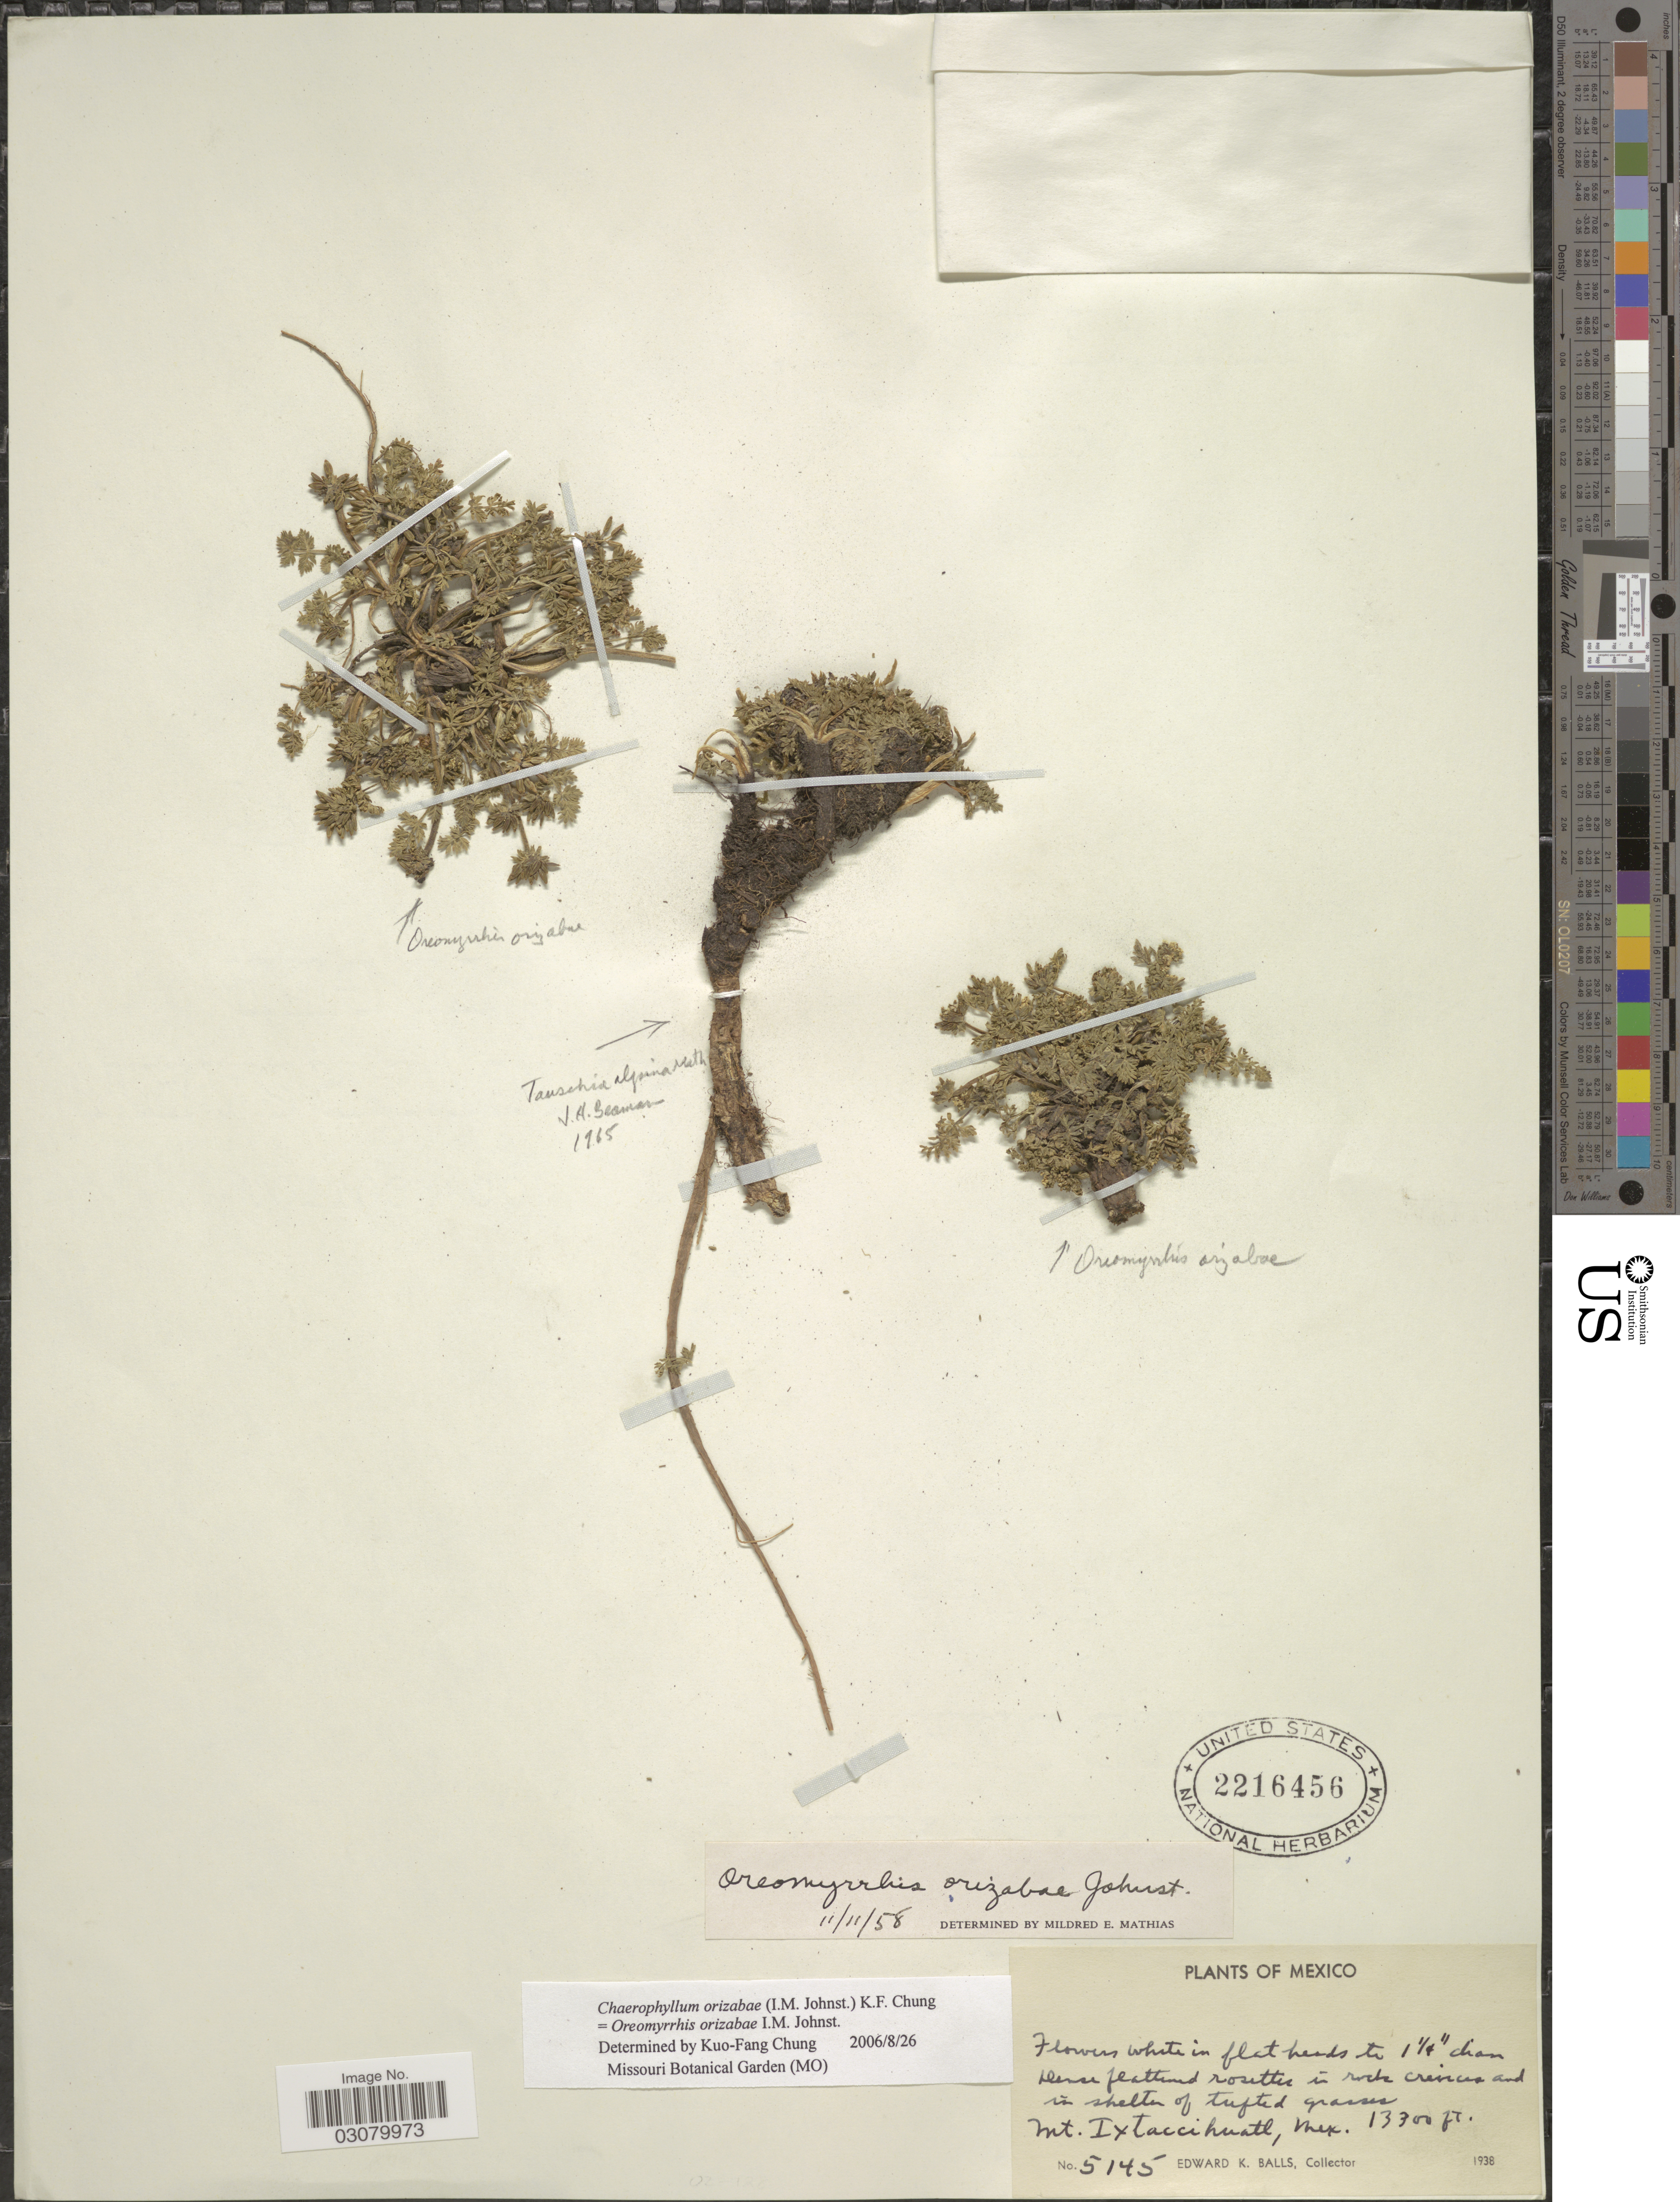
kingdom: Plantae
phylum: Tracheophyta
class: Magnoliopsida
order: Apiales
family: Apiaceae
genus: Oreomyrrhis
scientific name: Oreomyrrhis orizabae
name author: I.M. Johnst.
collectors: E. K. Balls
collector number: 5145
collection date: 1938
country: Mexico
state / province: México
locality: Mt. Ixtaccihuatl, Mex.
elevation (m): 4054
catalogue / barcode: US 2216456